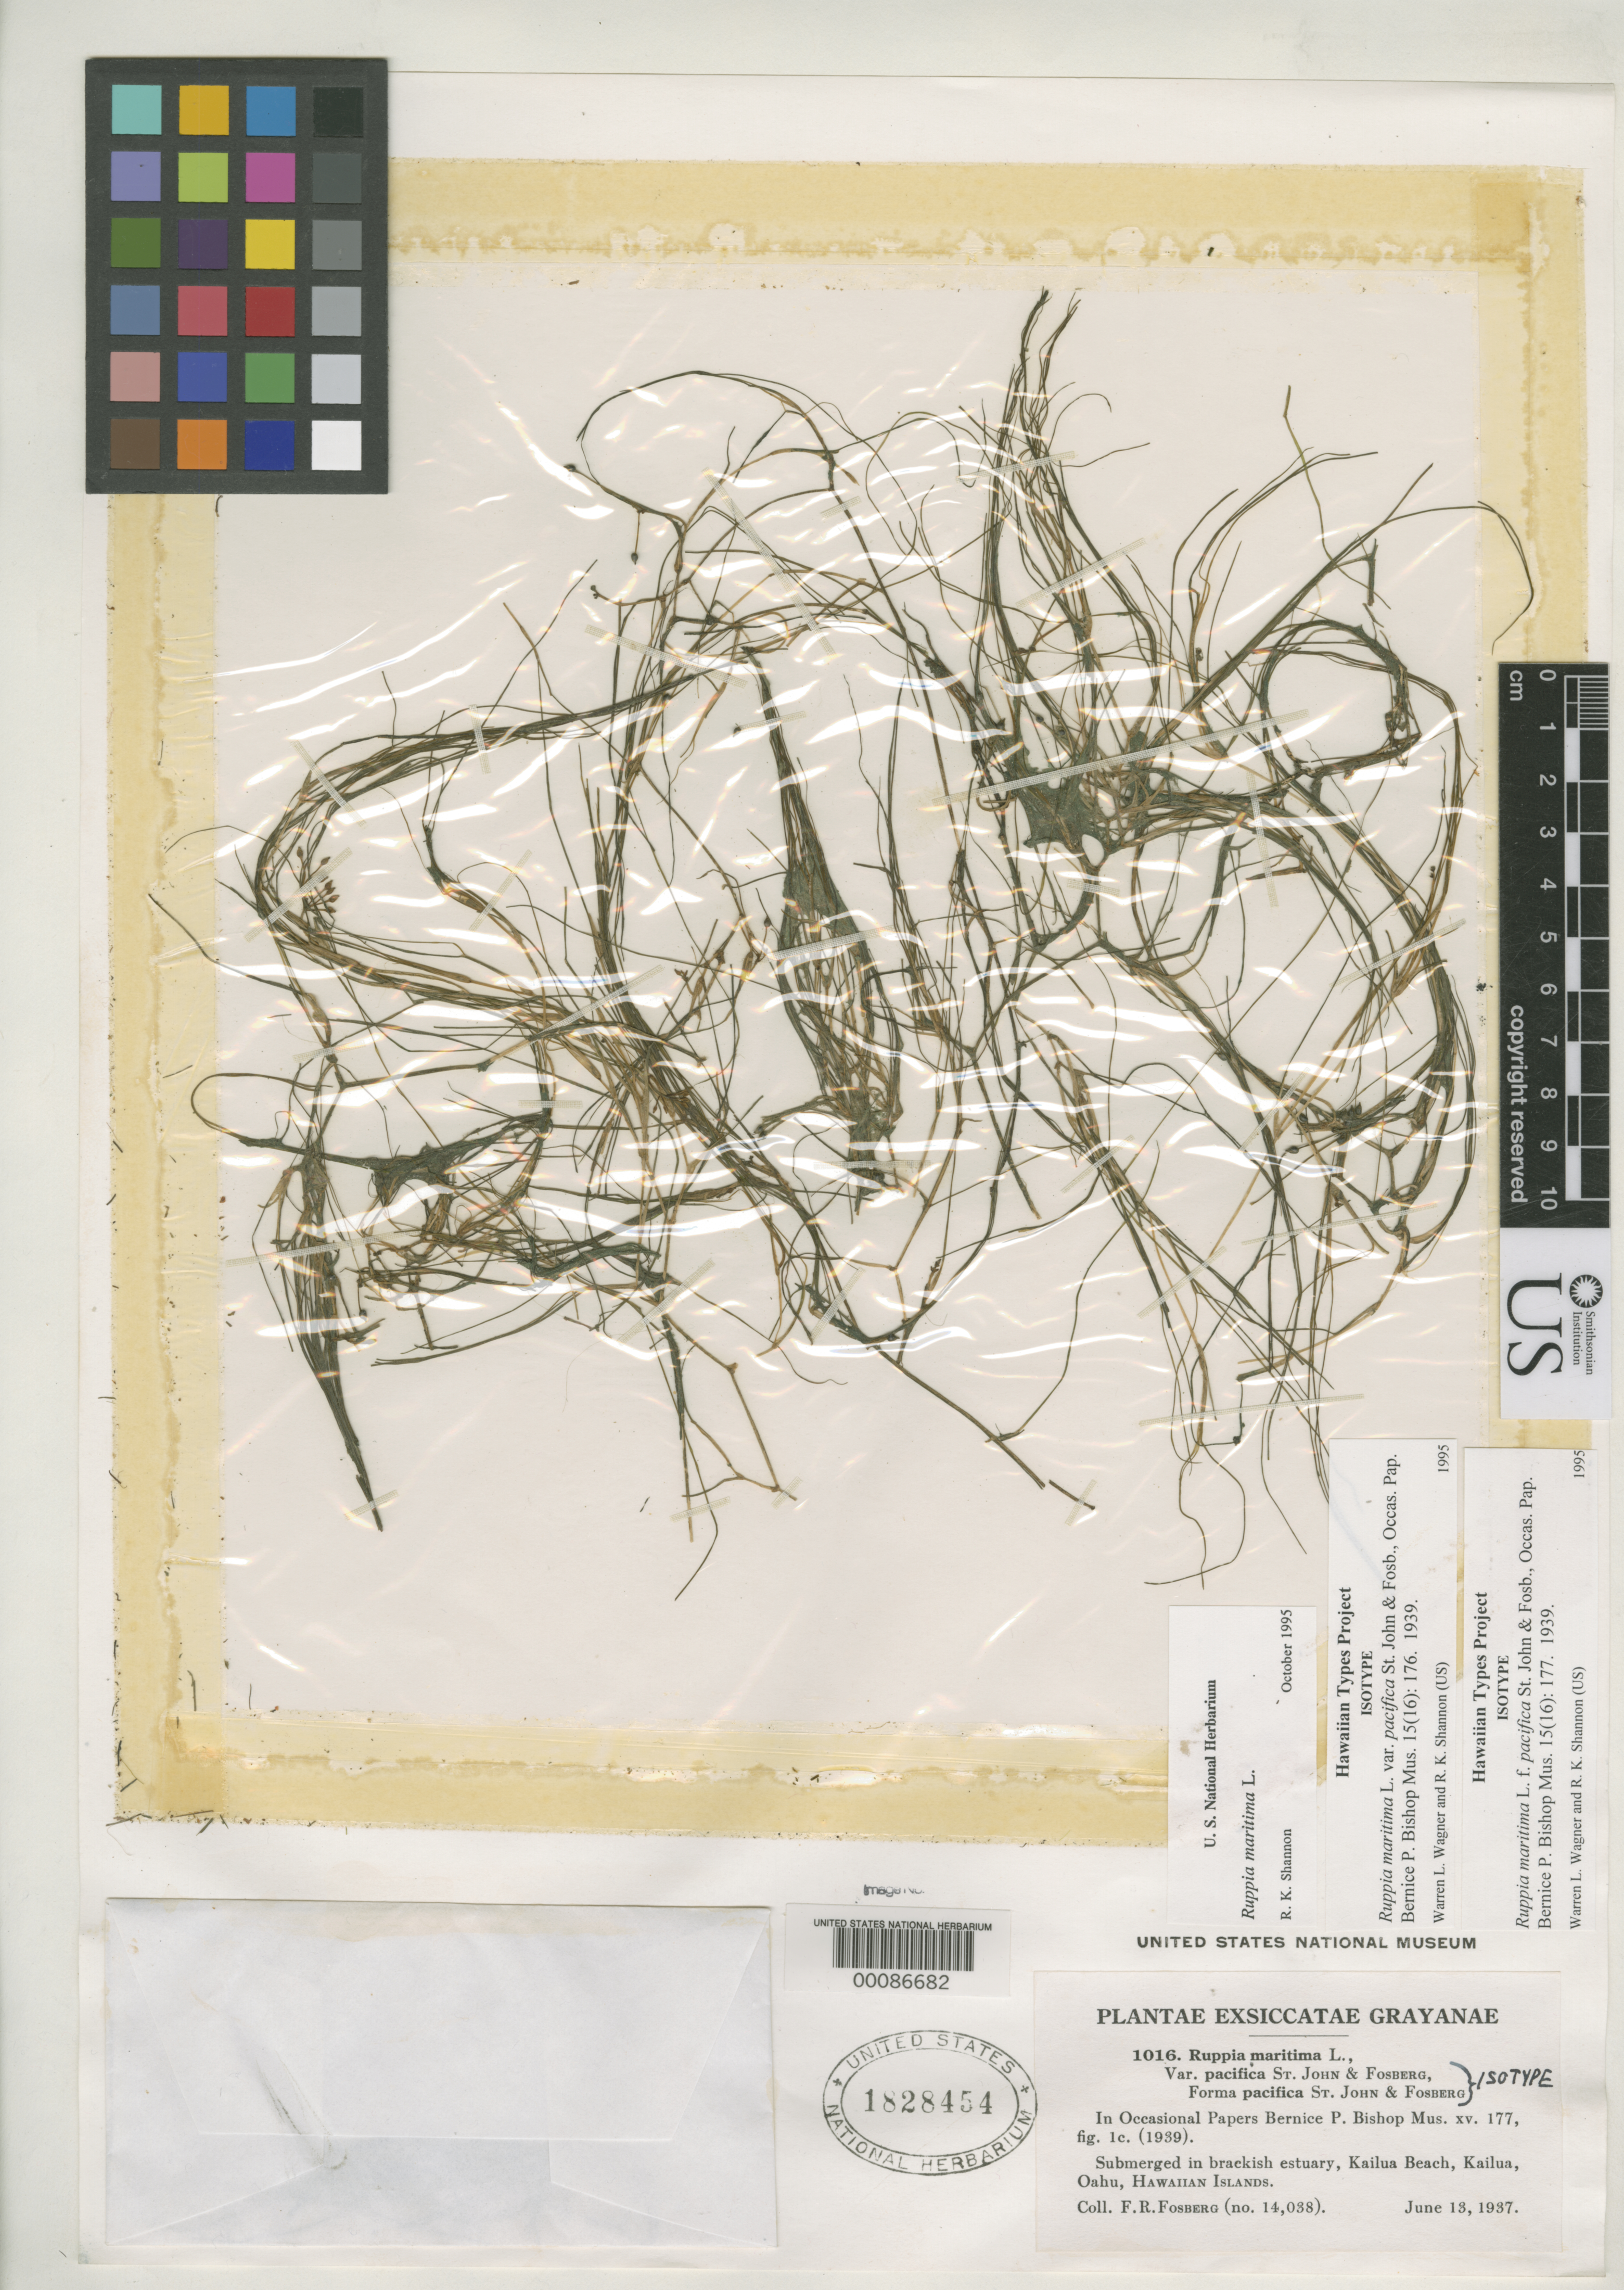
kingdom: Plantae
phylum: Tracheophyta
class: Liliopsida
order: Alismatales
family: Ruppiaceae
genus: Ruppia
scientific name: Ruppia maritima var. pacifica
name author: H. St. John & Fosberg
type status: Isotype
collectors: F. R. Fosberg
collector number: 14038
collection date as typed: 13 Jun 1937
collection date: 1937-06-13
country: United States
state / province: Hawaii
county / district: Honolulu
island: Oahu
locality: Kailua Beach, Kailua.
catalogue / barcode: US 1828454